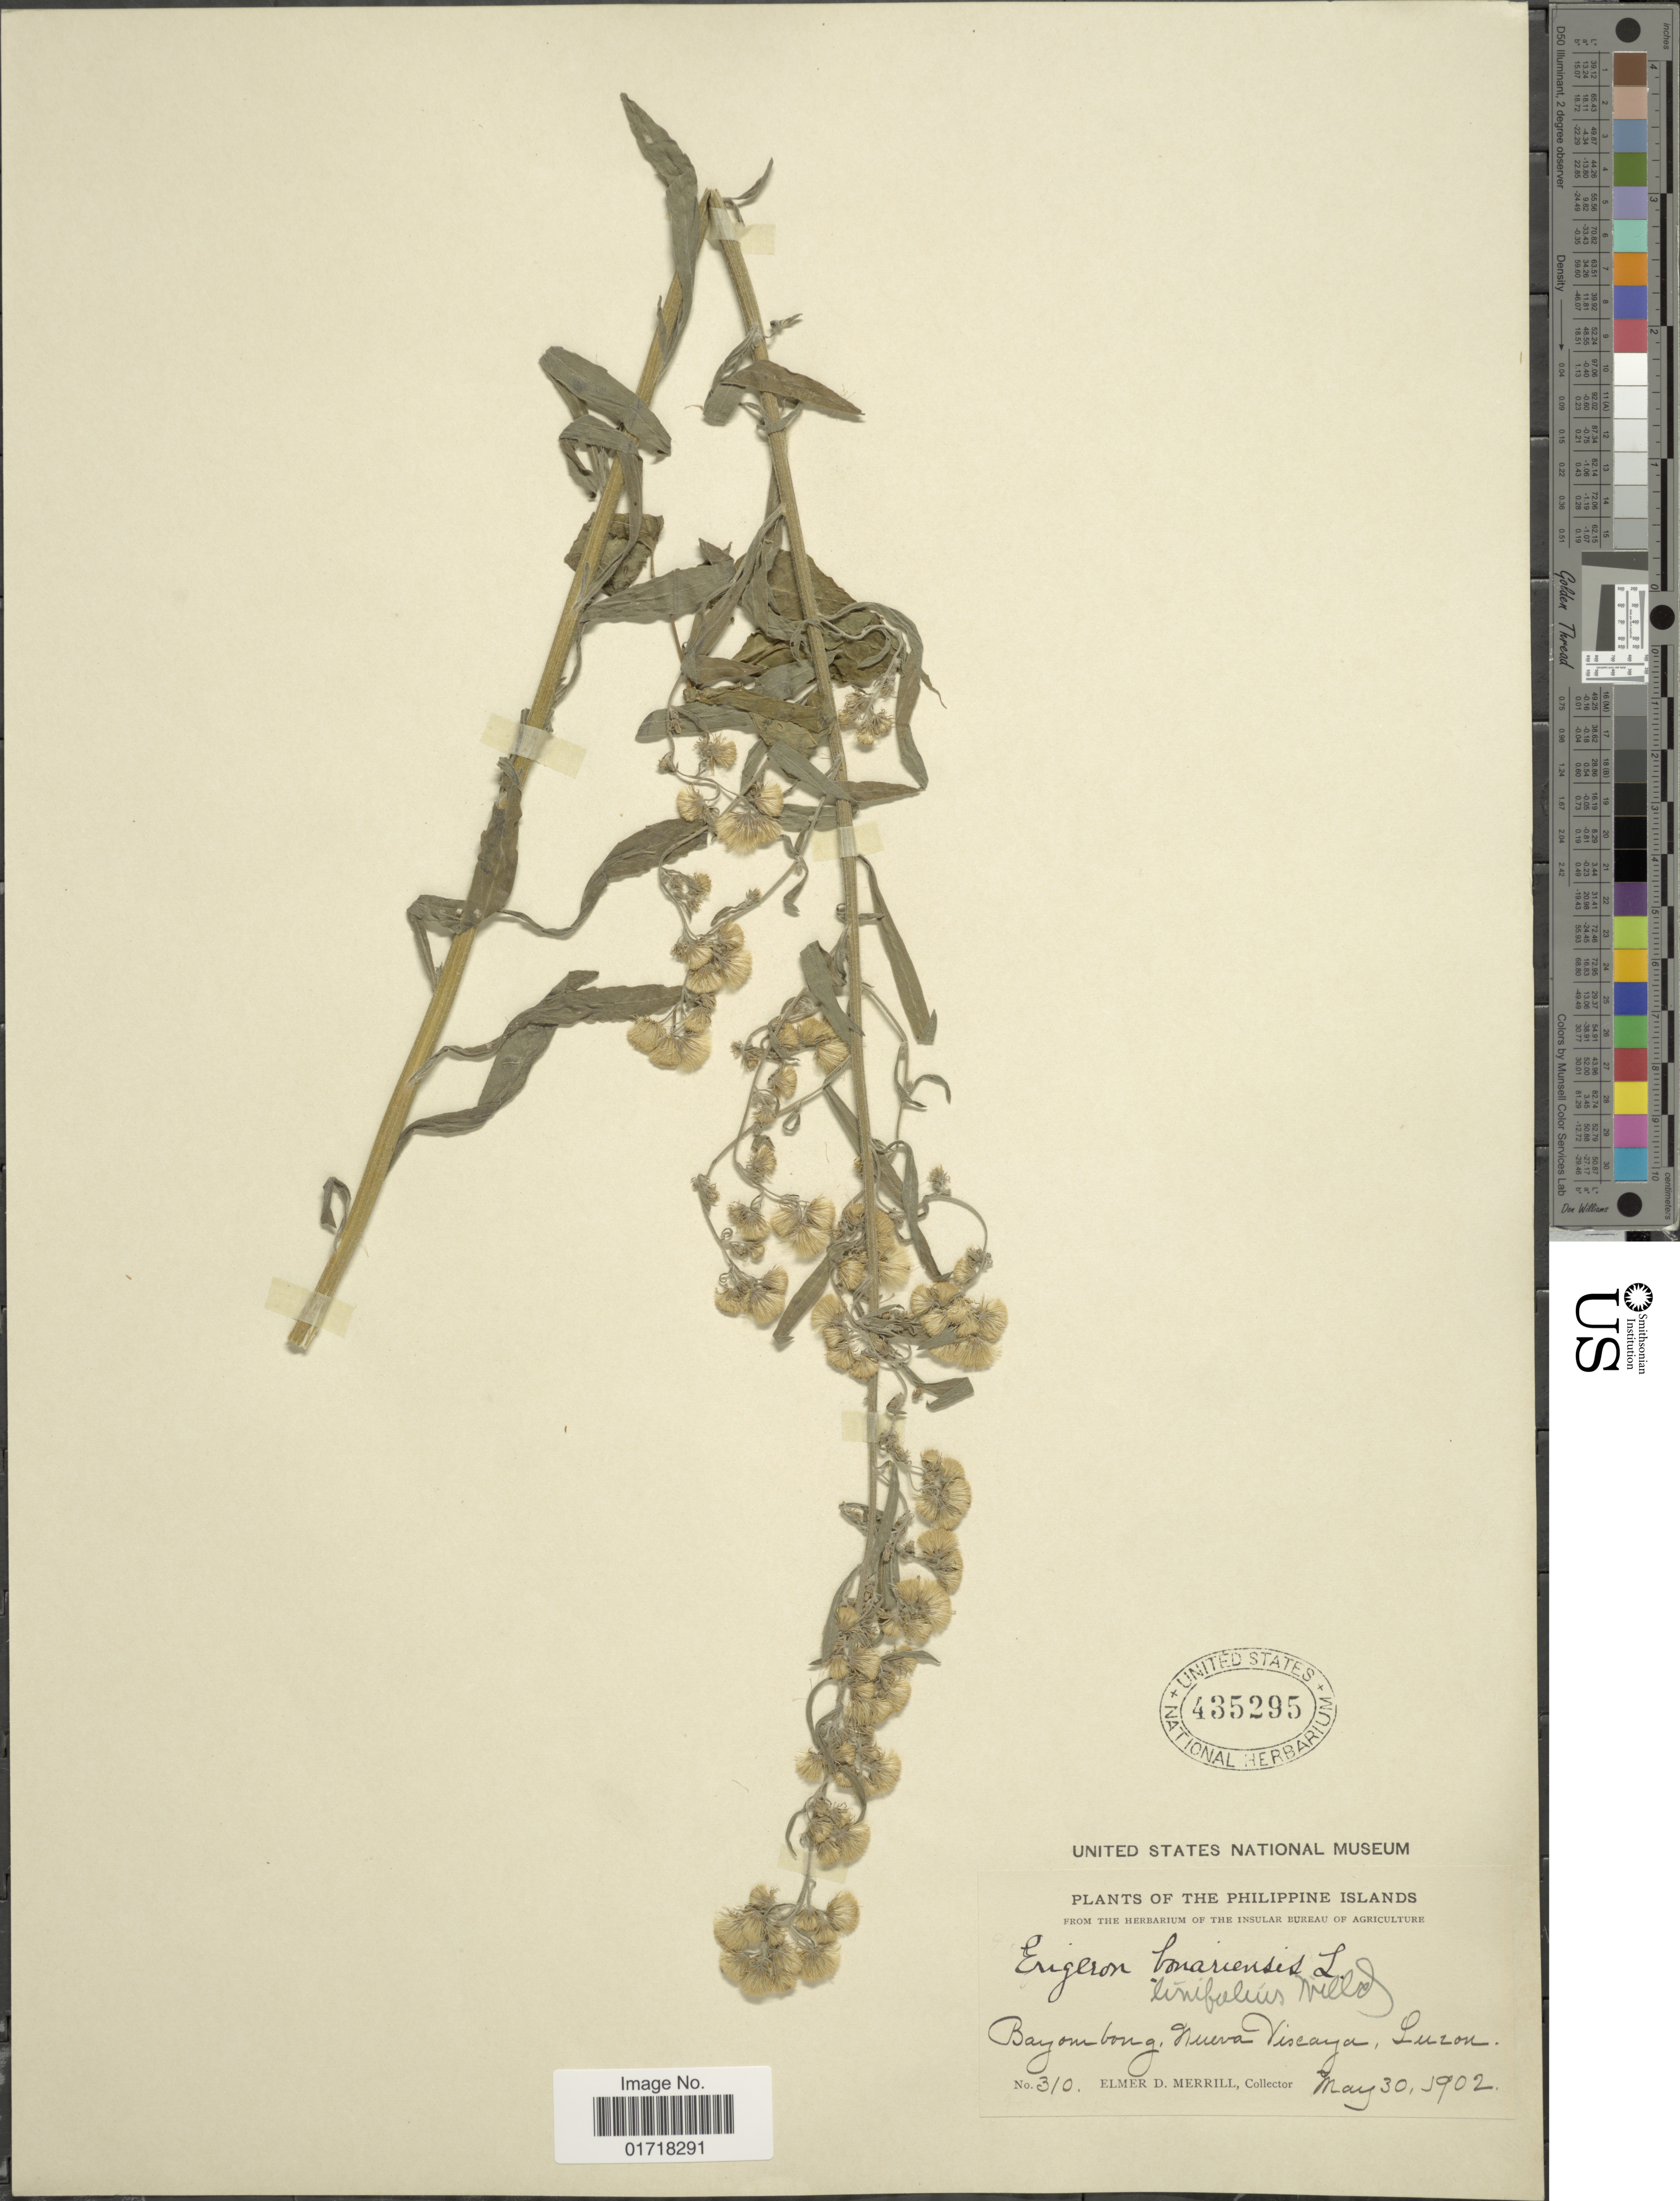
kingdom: Plantae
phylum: Tracheophyta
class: Magnoliopsida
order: Asterales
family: Asteraceae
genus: Erigeron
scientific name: Erigeron bonariensis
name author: L.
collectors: E. D. Merrill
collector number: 310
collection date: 1902-05-03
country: Philippines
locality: Bayombong, Nueva Viscaya, Luzon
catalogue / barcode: US 435295